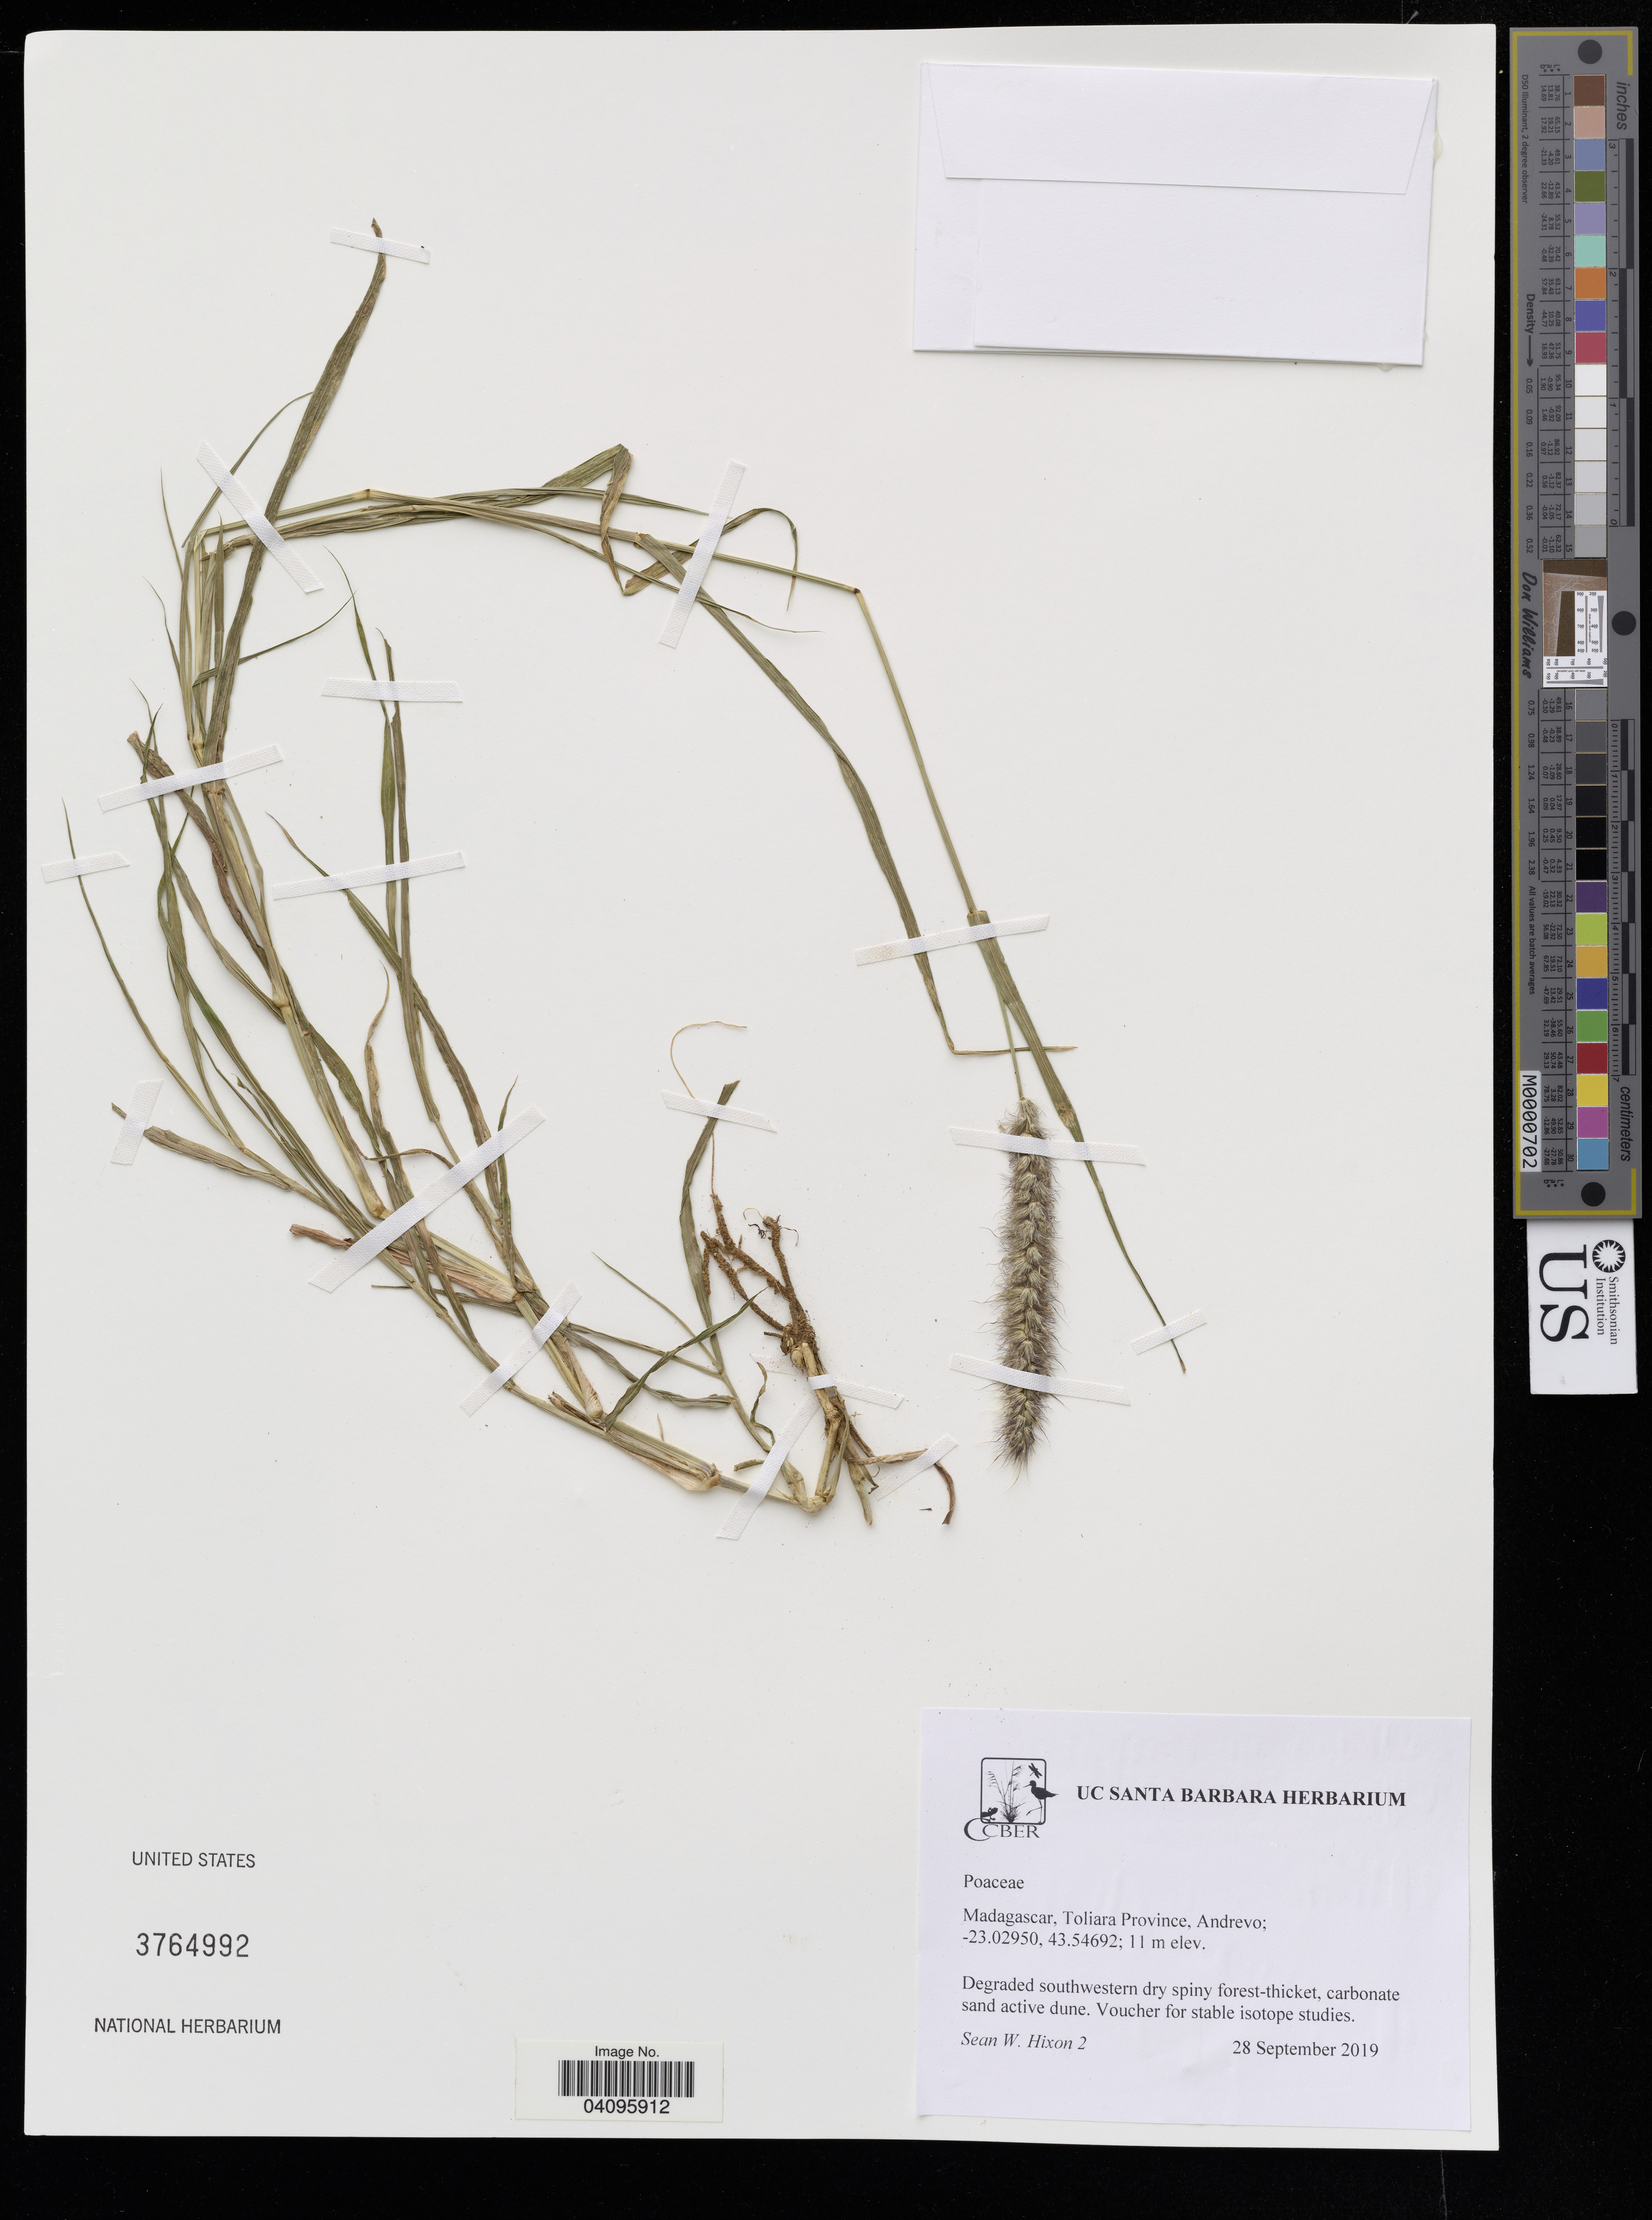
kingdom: Plantae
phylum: Tracheophyta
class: Liliopsida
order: Poales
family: Poaceae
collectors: S. Hixon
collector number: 2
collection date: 2019-09-28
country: Madagascar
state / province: Toliara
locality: Andrevo.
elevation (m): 11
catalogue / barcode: US 3764992